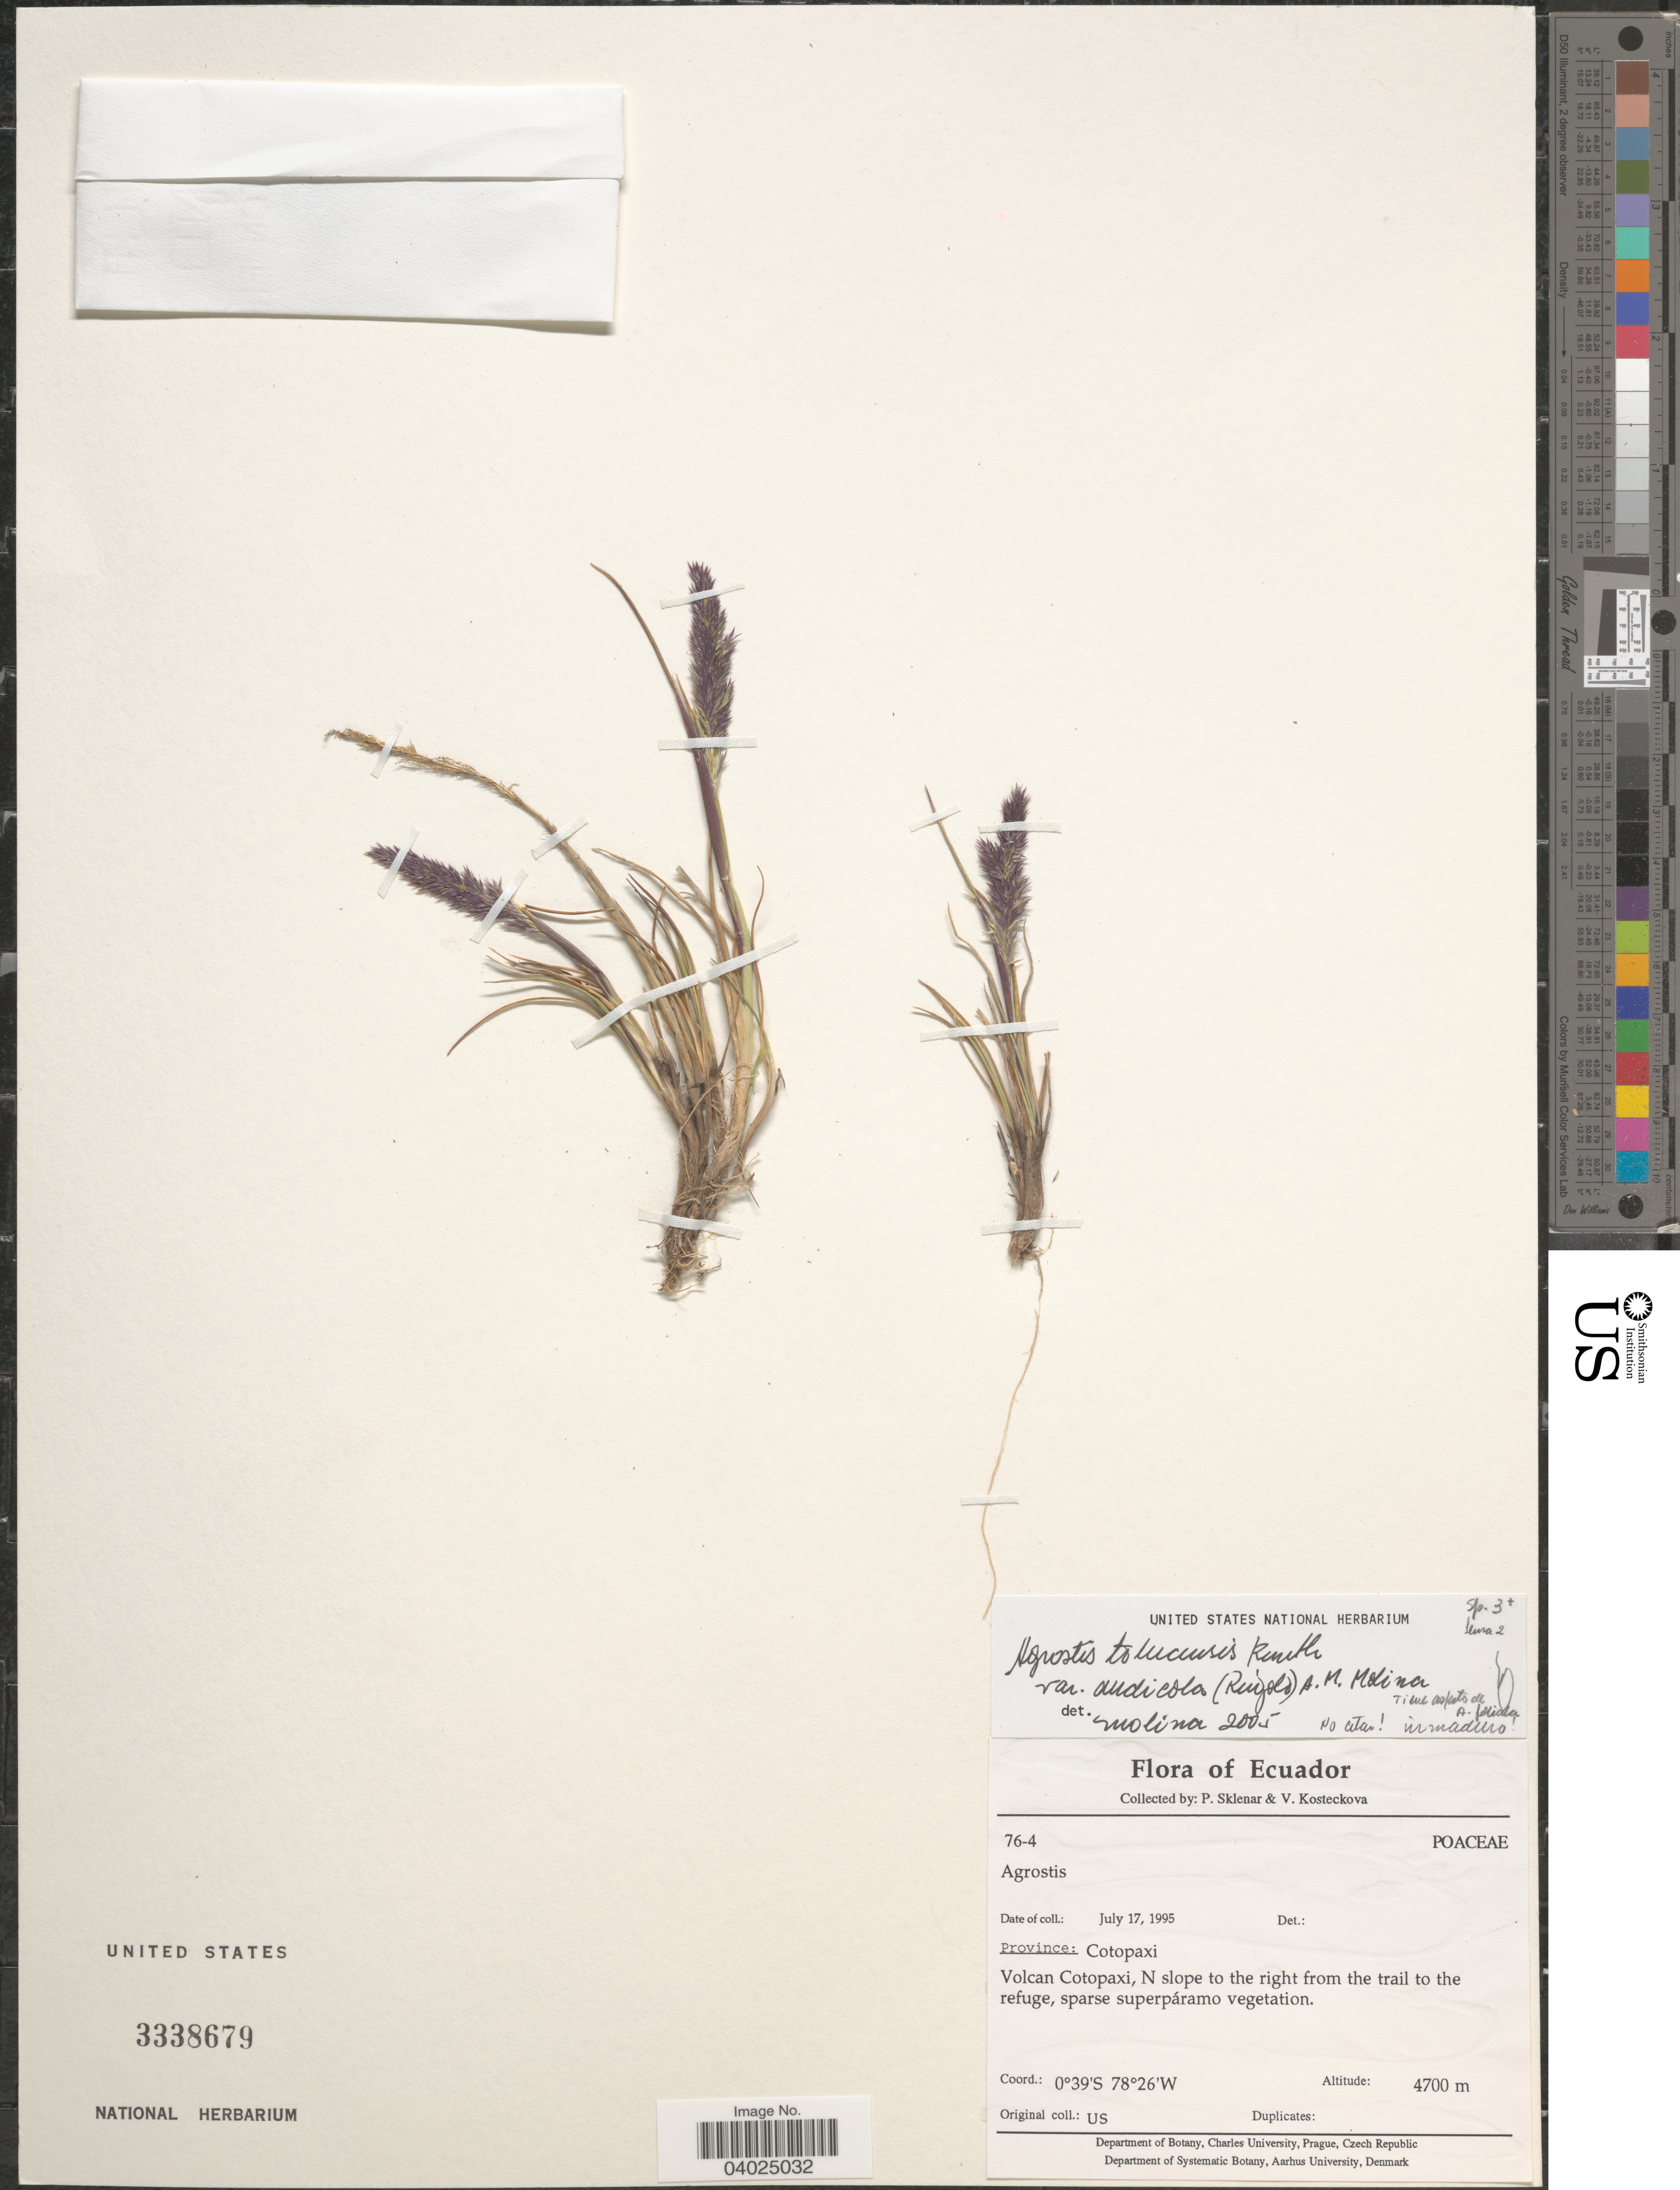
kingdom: Plantae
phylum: Tracheophyta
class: Liliopsida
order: Poales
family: Poaceae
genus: Agrostis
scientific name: Agrostis tolucensis var. andicola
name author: (Pilg.) Rúgolo & A.M. Molina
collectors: P. Sklenar & V. Kosteckova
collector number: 76-4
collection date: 1995-07-17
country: Ecuador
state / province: Cotopaxi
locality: Volcan Cotopaxi, N slope to the right from the trail to the refuge, sparse superpáramo vegetation.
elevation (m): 4700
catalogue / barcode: US 3338679